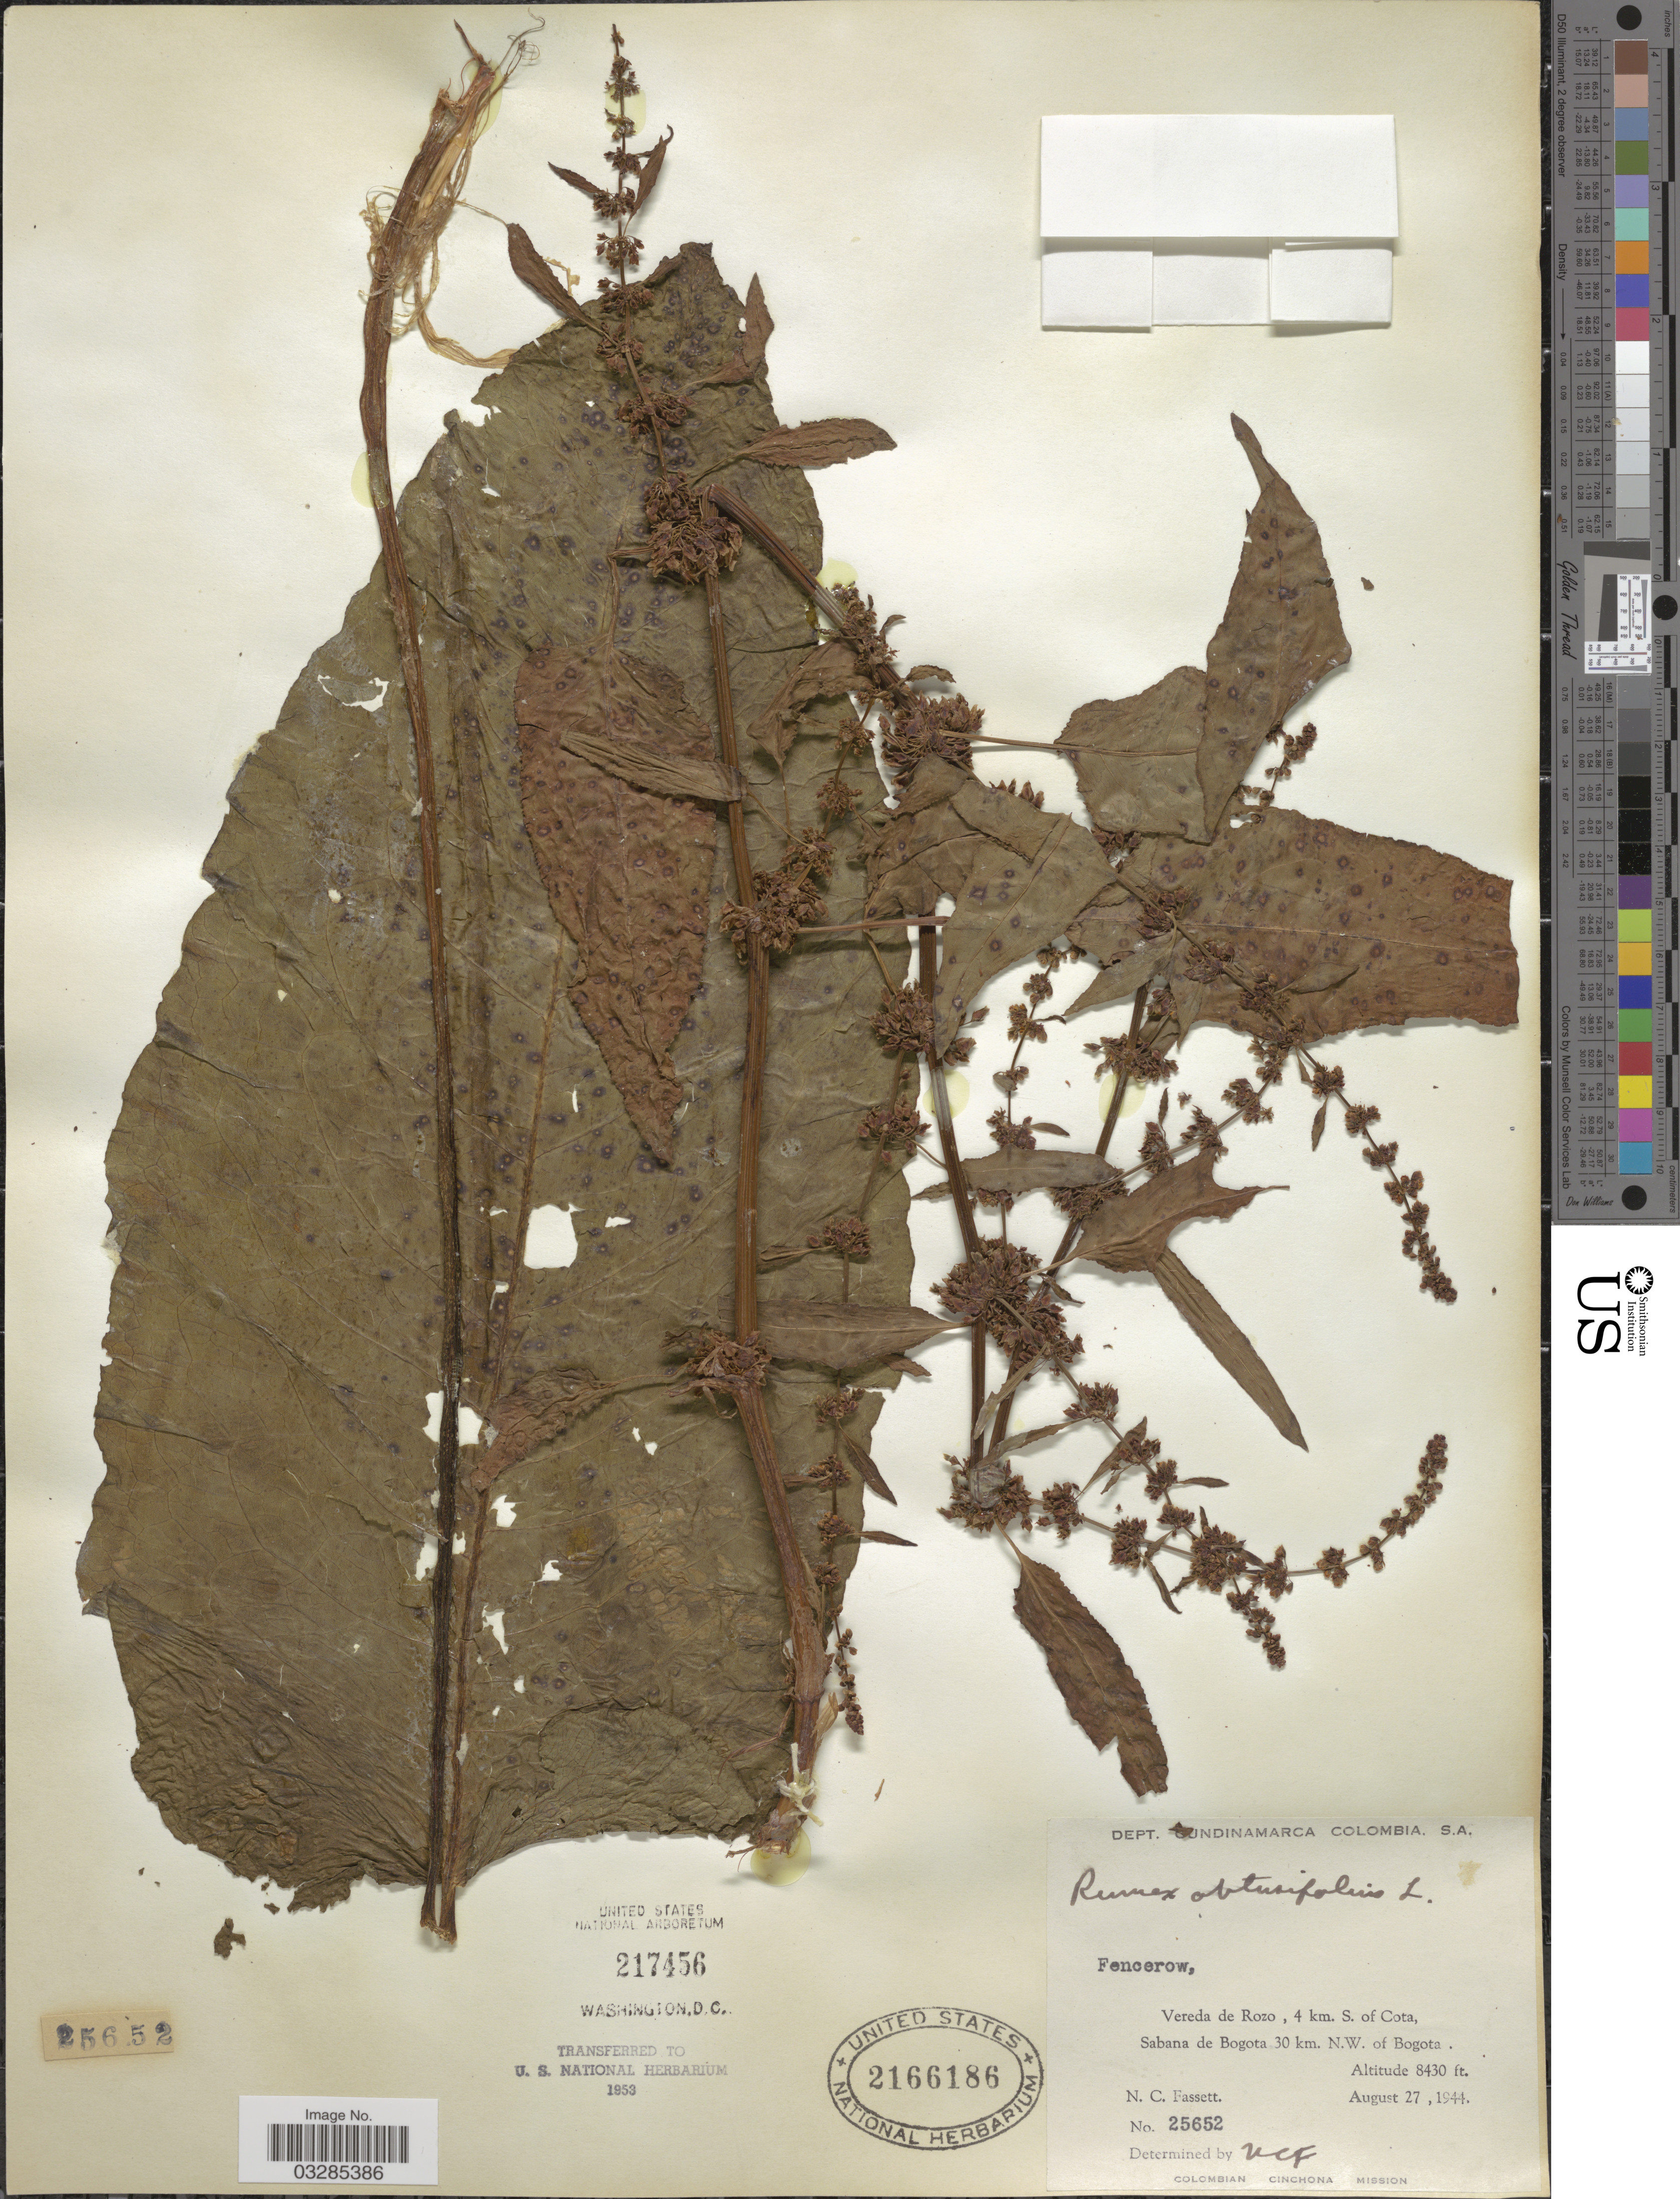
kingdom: Plantae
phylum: Tracheophyta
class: Magnoliopsida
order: Caryophyllales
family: Polygonaceae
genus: Rumex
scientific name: Rumex obtusifolius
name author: L.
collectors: N. C. Fassett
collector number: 25652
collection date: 1944-08-27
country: Colombia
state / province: Cundinamarca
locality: Dept. Cundinamarca. Vereda de Rozo, 4 km. S. of Cota, Sabana de Bogota 30 km. N.W. of Bogota.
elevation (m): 2569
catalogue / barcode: US 2166186